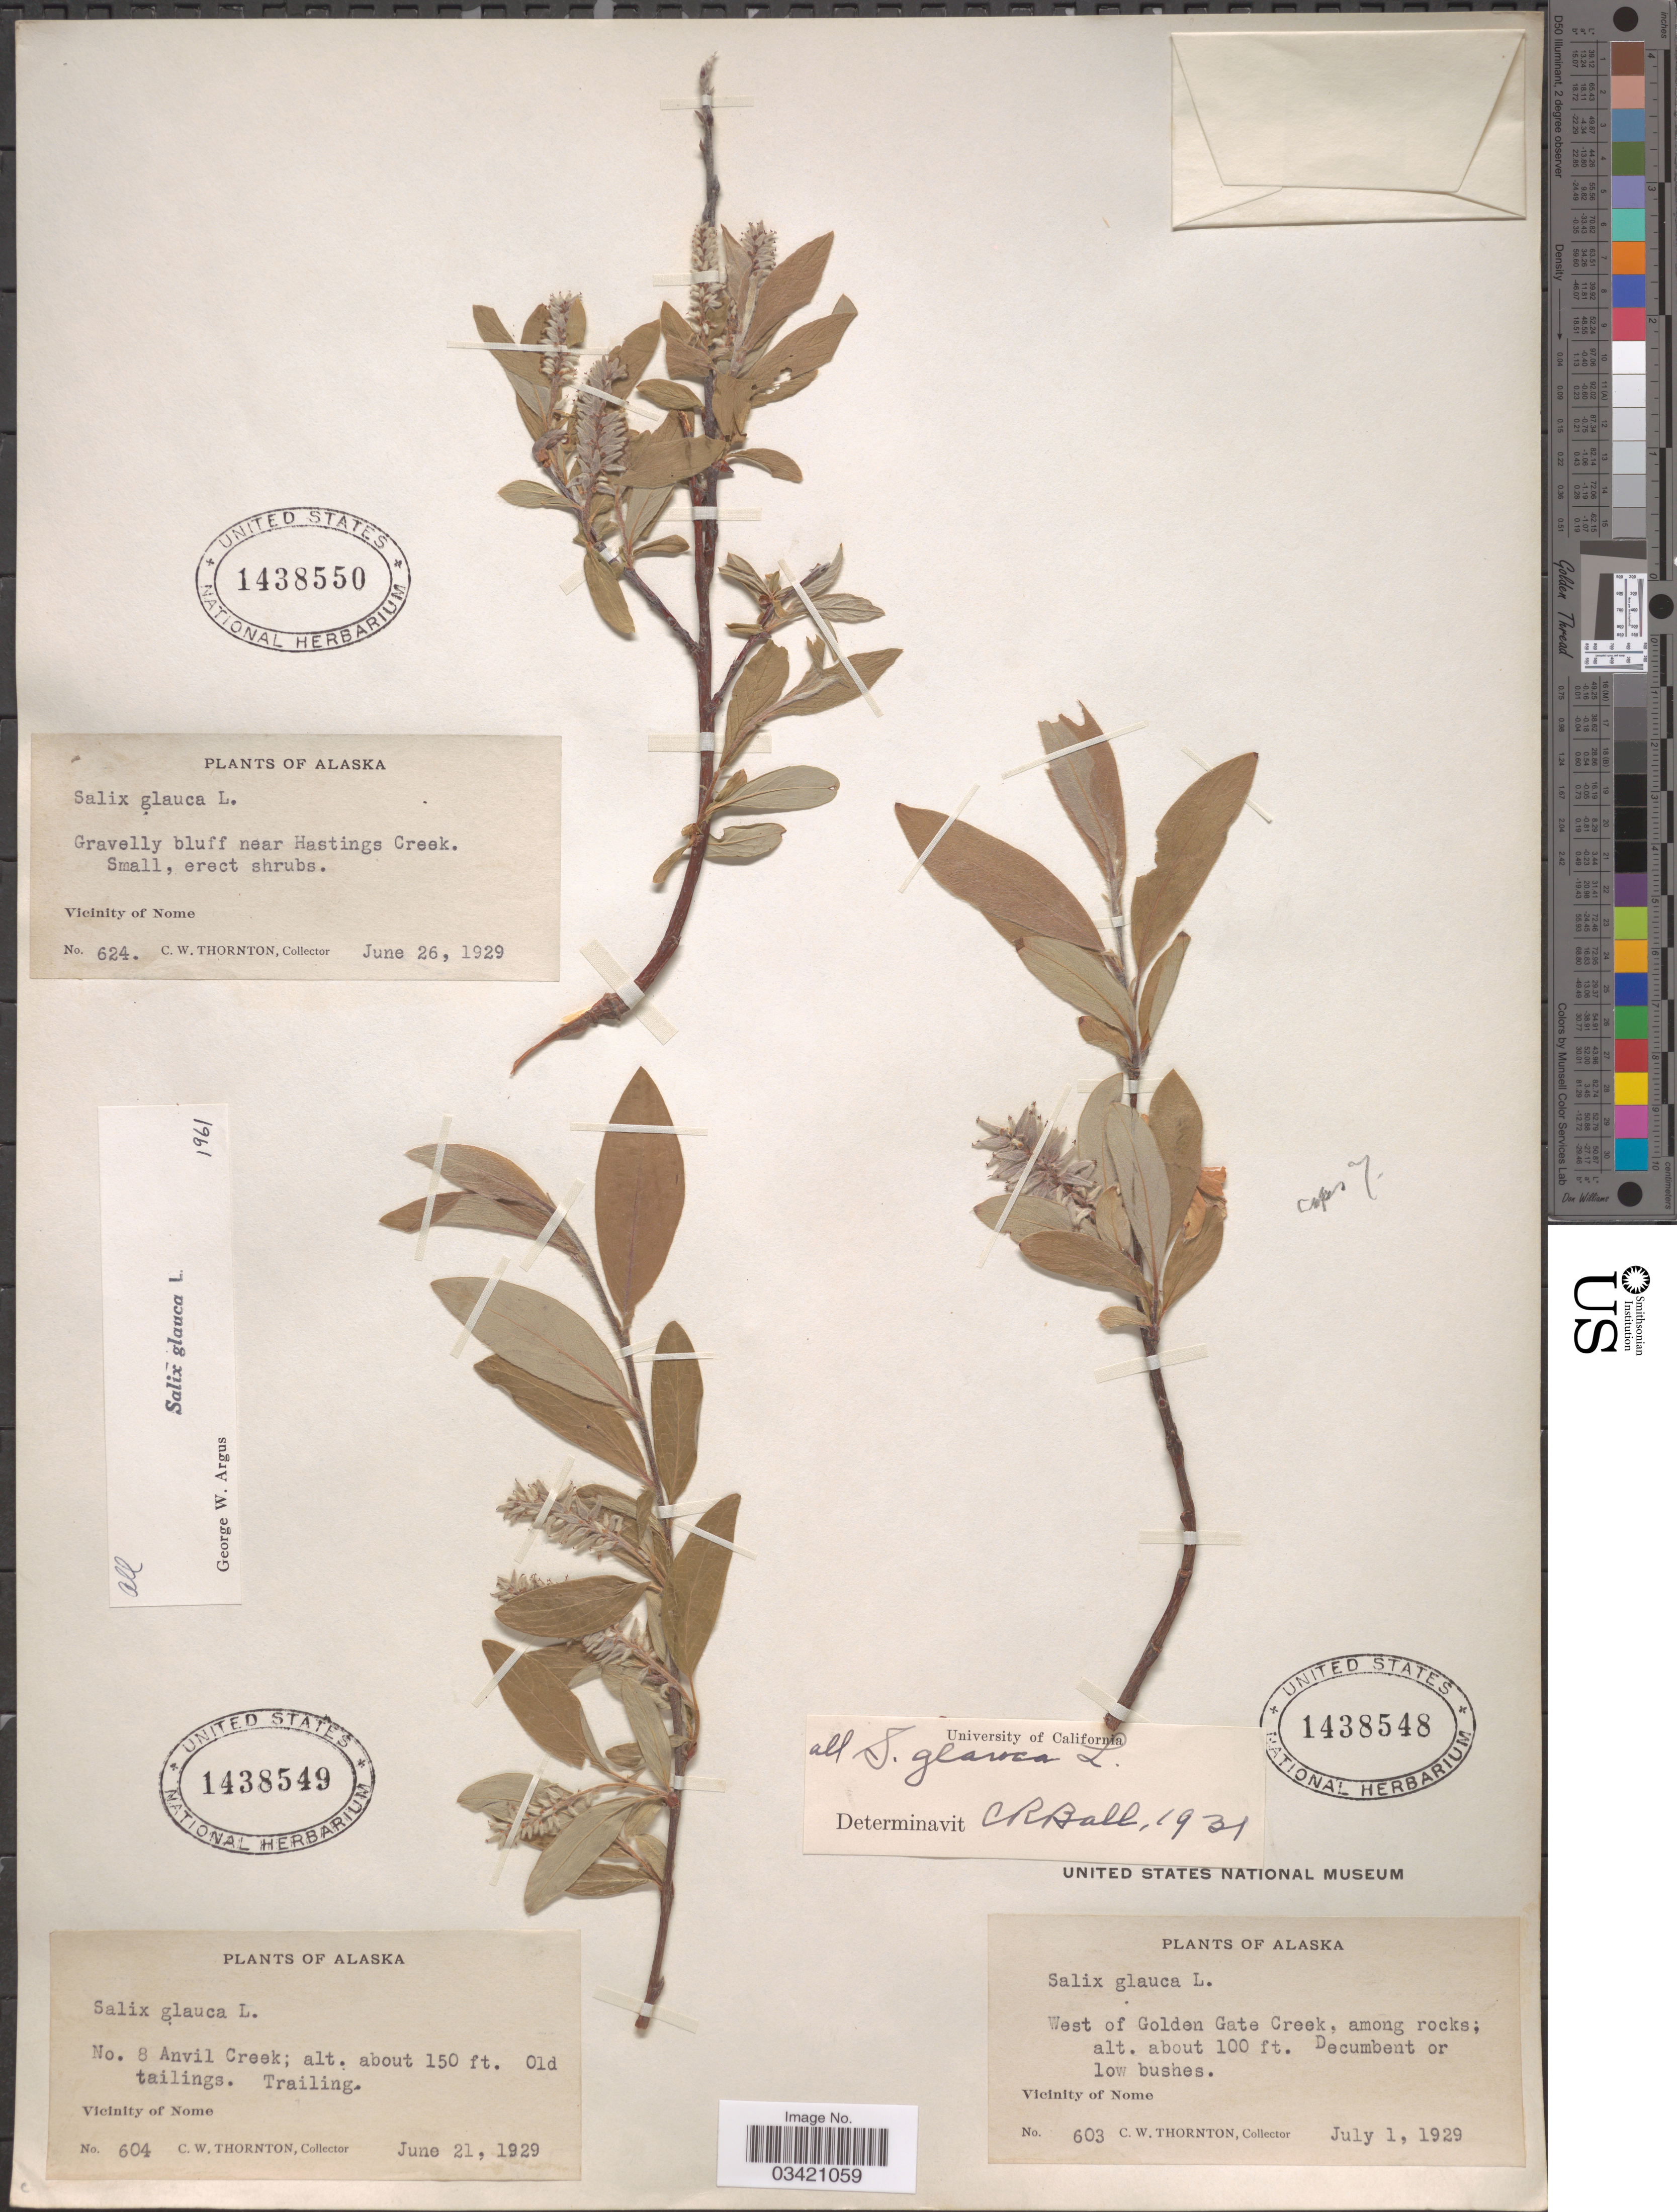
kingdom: Plantae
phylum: Tracheophyta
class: Magnoliopsida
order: Malpighiales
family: Salicaceae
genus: Salix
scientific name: Salix glauca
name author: L.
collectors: C. Thornton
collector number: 624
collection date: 1929-06-26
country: United States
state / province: Alaska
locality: Gravelly bluff near Hastings Creek. Vicinity of Nome.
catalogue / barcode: US 1438550